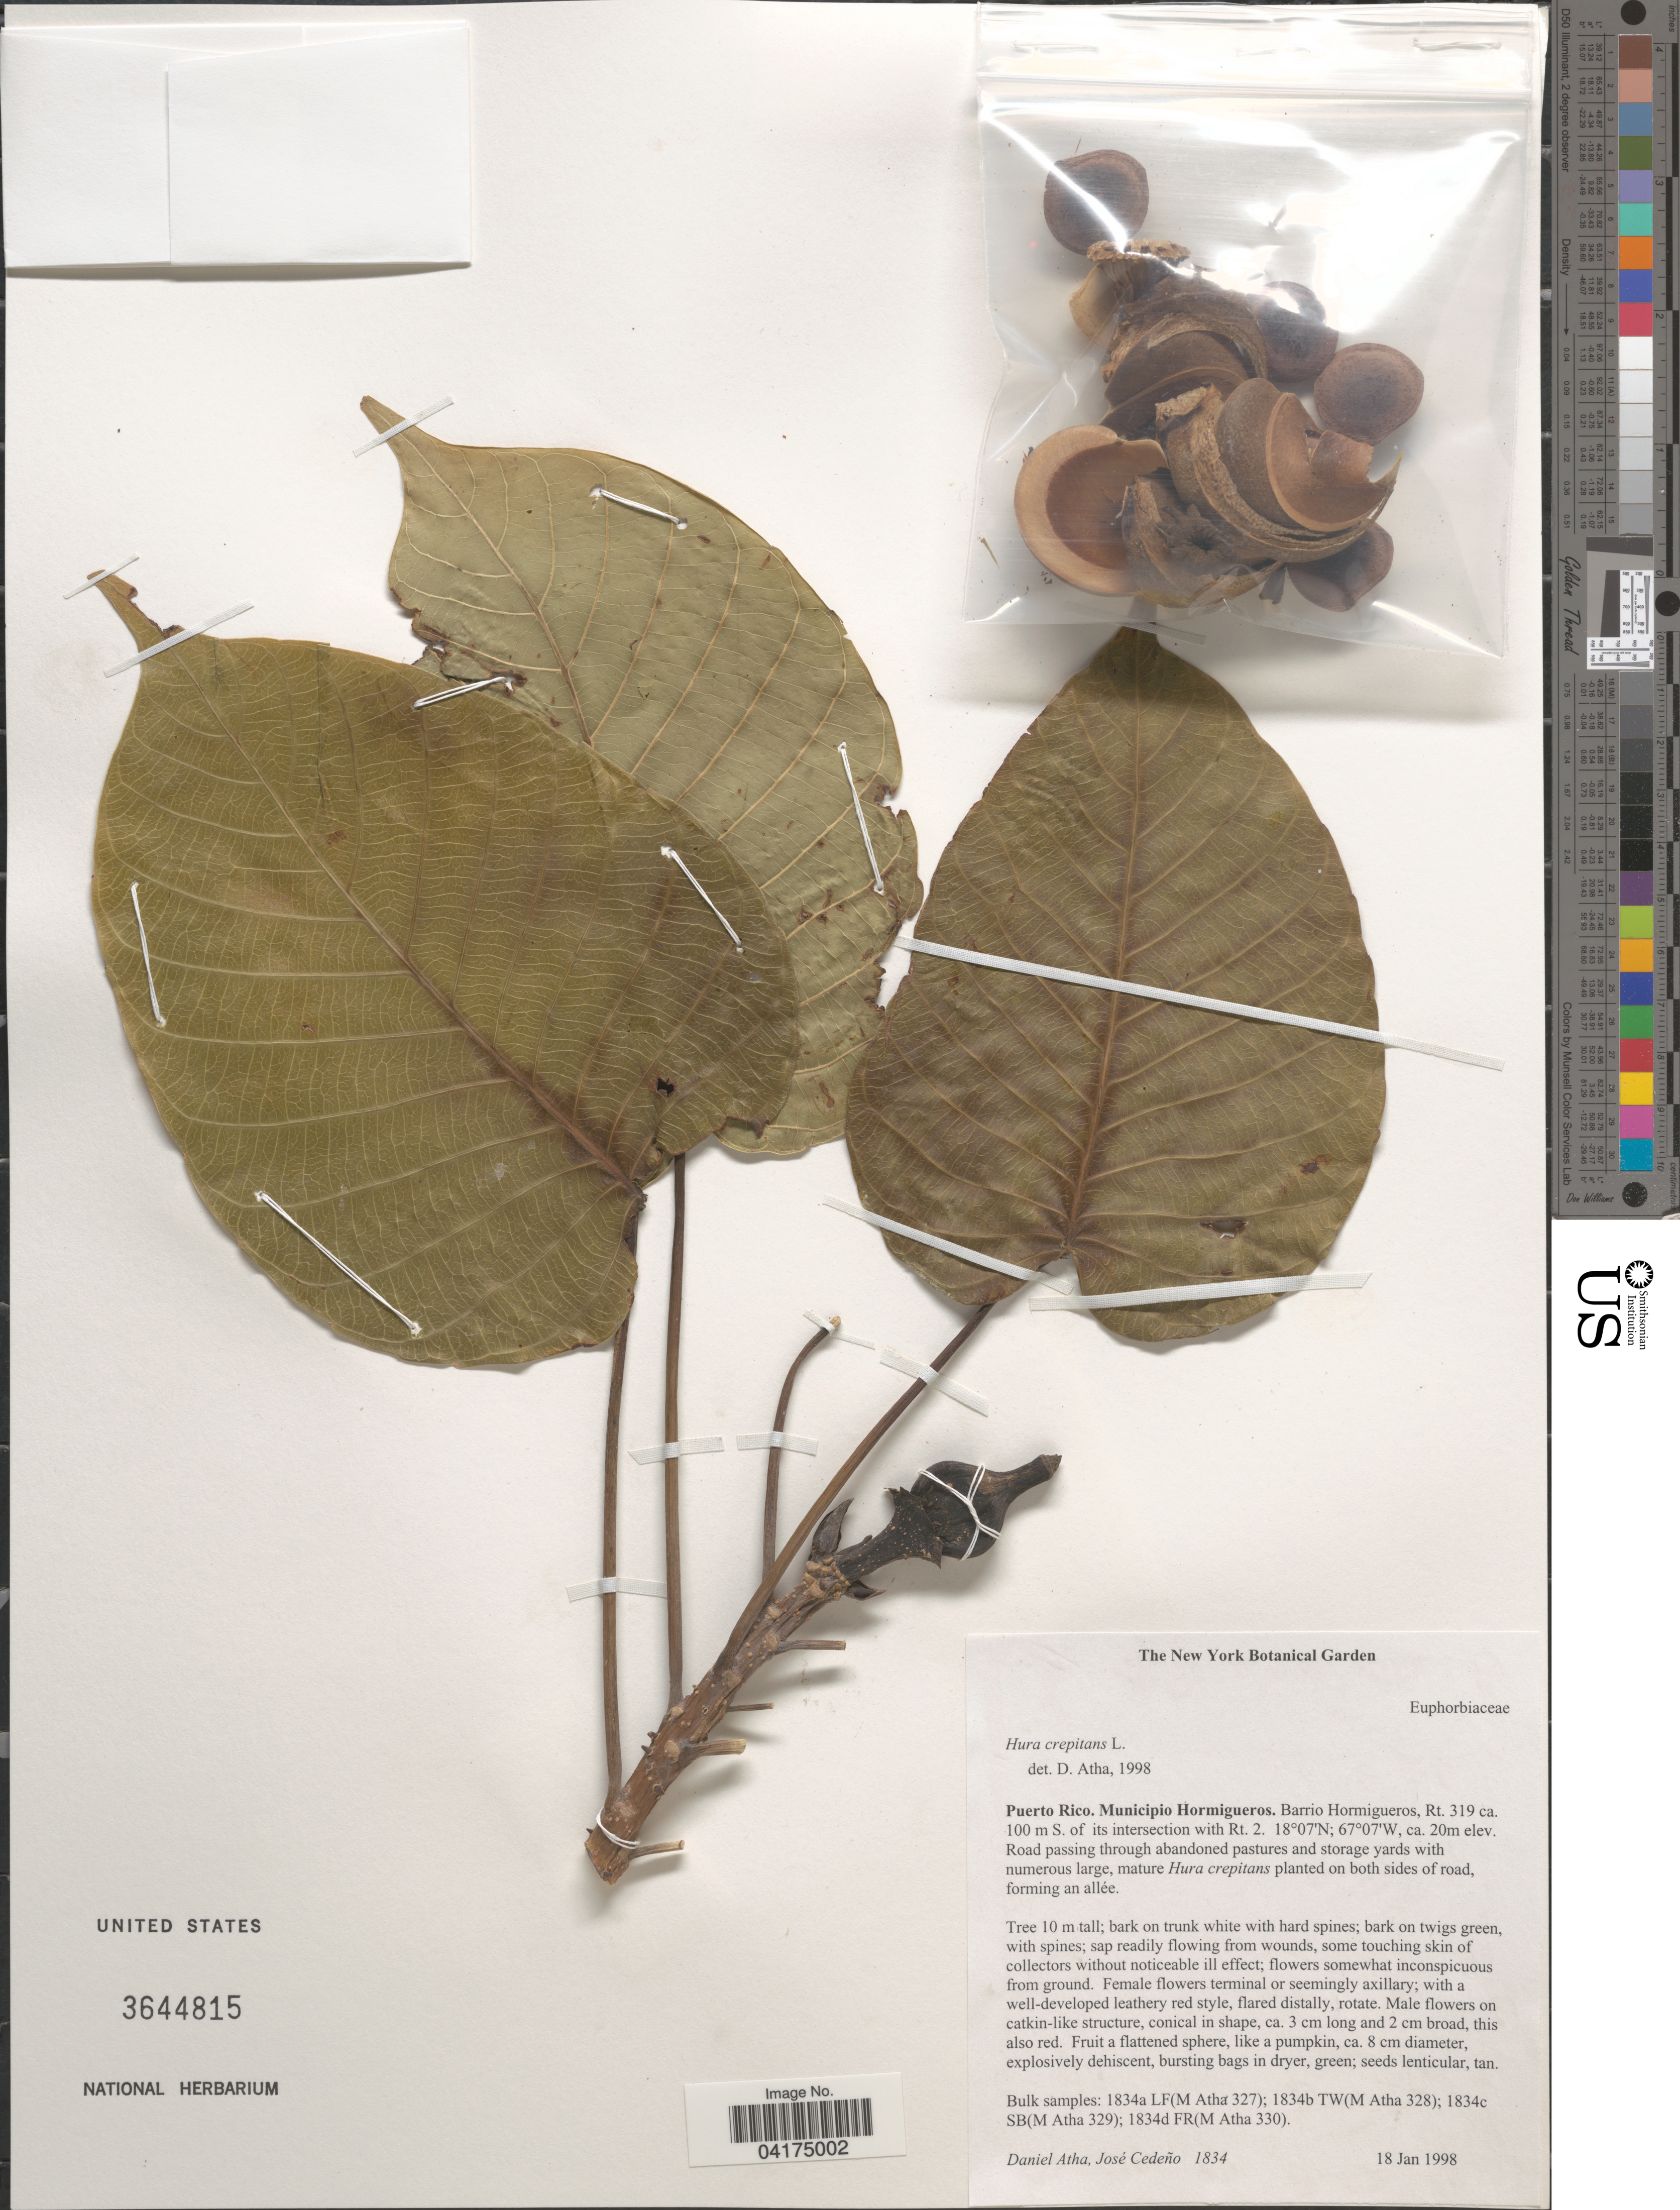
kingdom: Plantae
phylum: Tracheophyta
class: Magnoliopsida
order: Malpighiales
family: Euphorbiaceae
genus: Hura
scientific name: Hura crepitans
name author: L.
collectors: D. Atha & J. A. Cedeño-Maldonado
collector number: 1834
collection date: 1998-01-18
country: Puerto Rico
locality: Municipio Hormigueros. Barrio Hormigueros, Rt. 319 ca. 100 m S. of its intersection with Rt. 2.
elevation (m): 20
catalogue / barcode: US 3644815